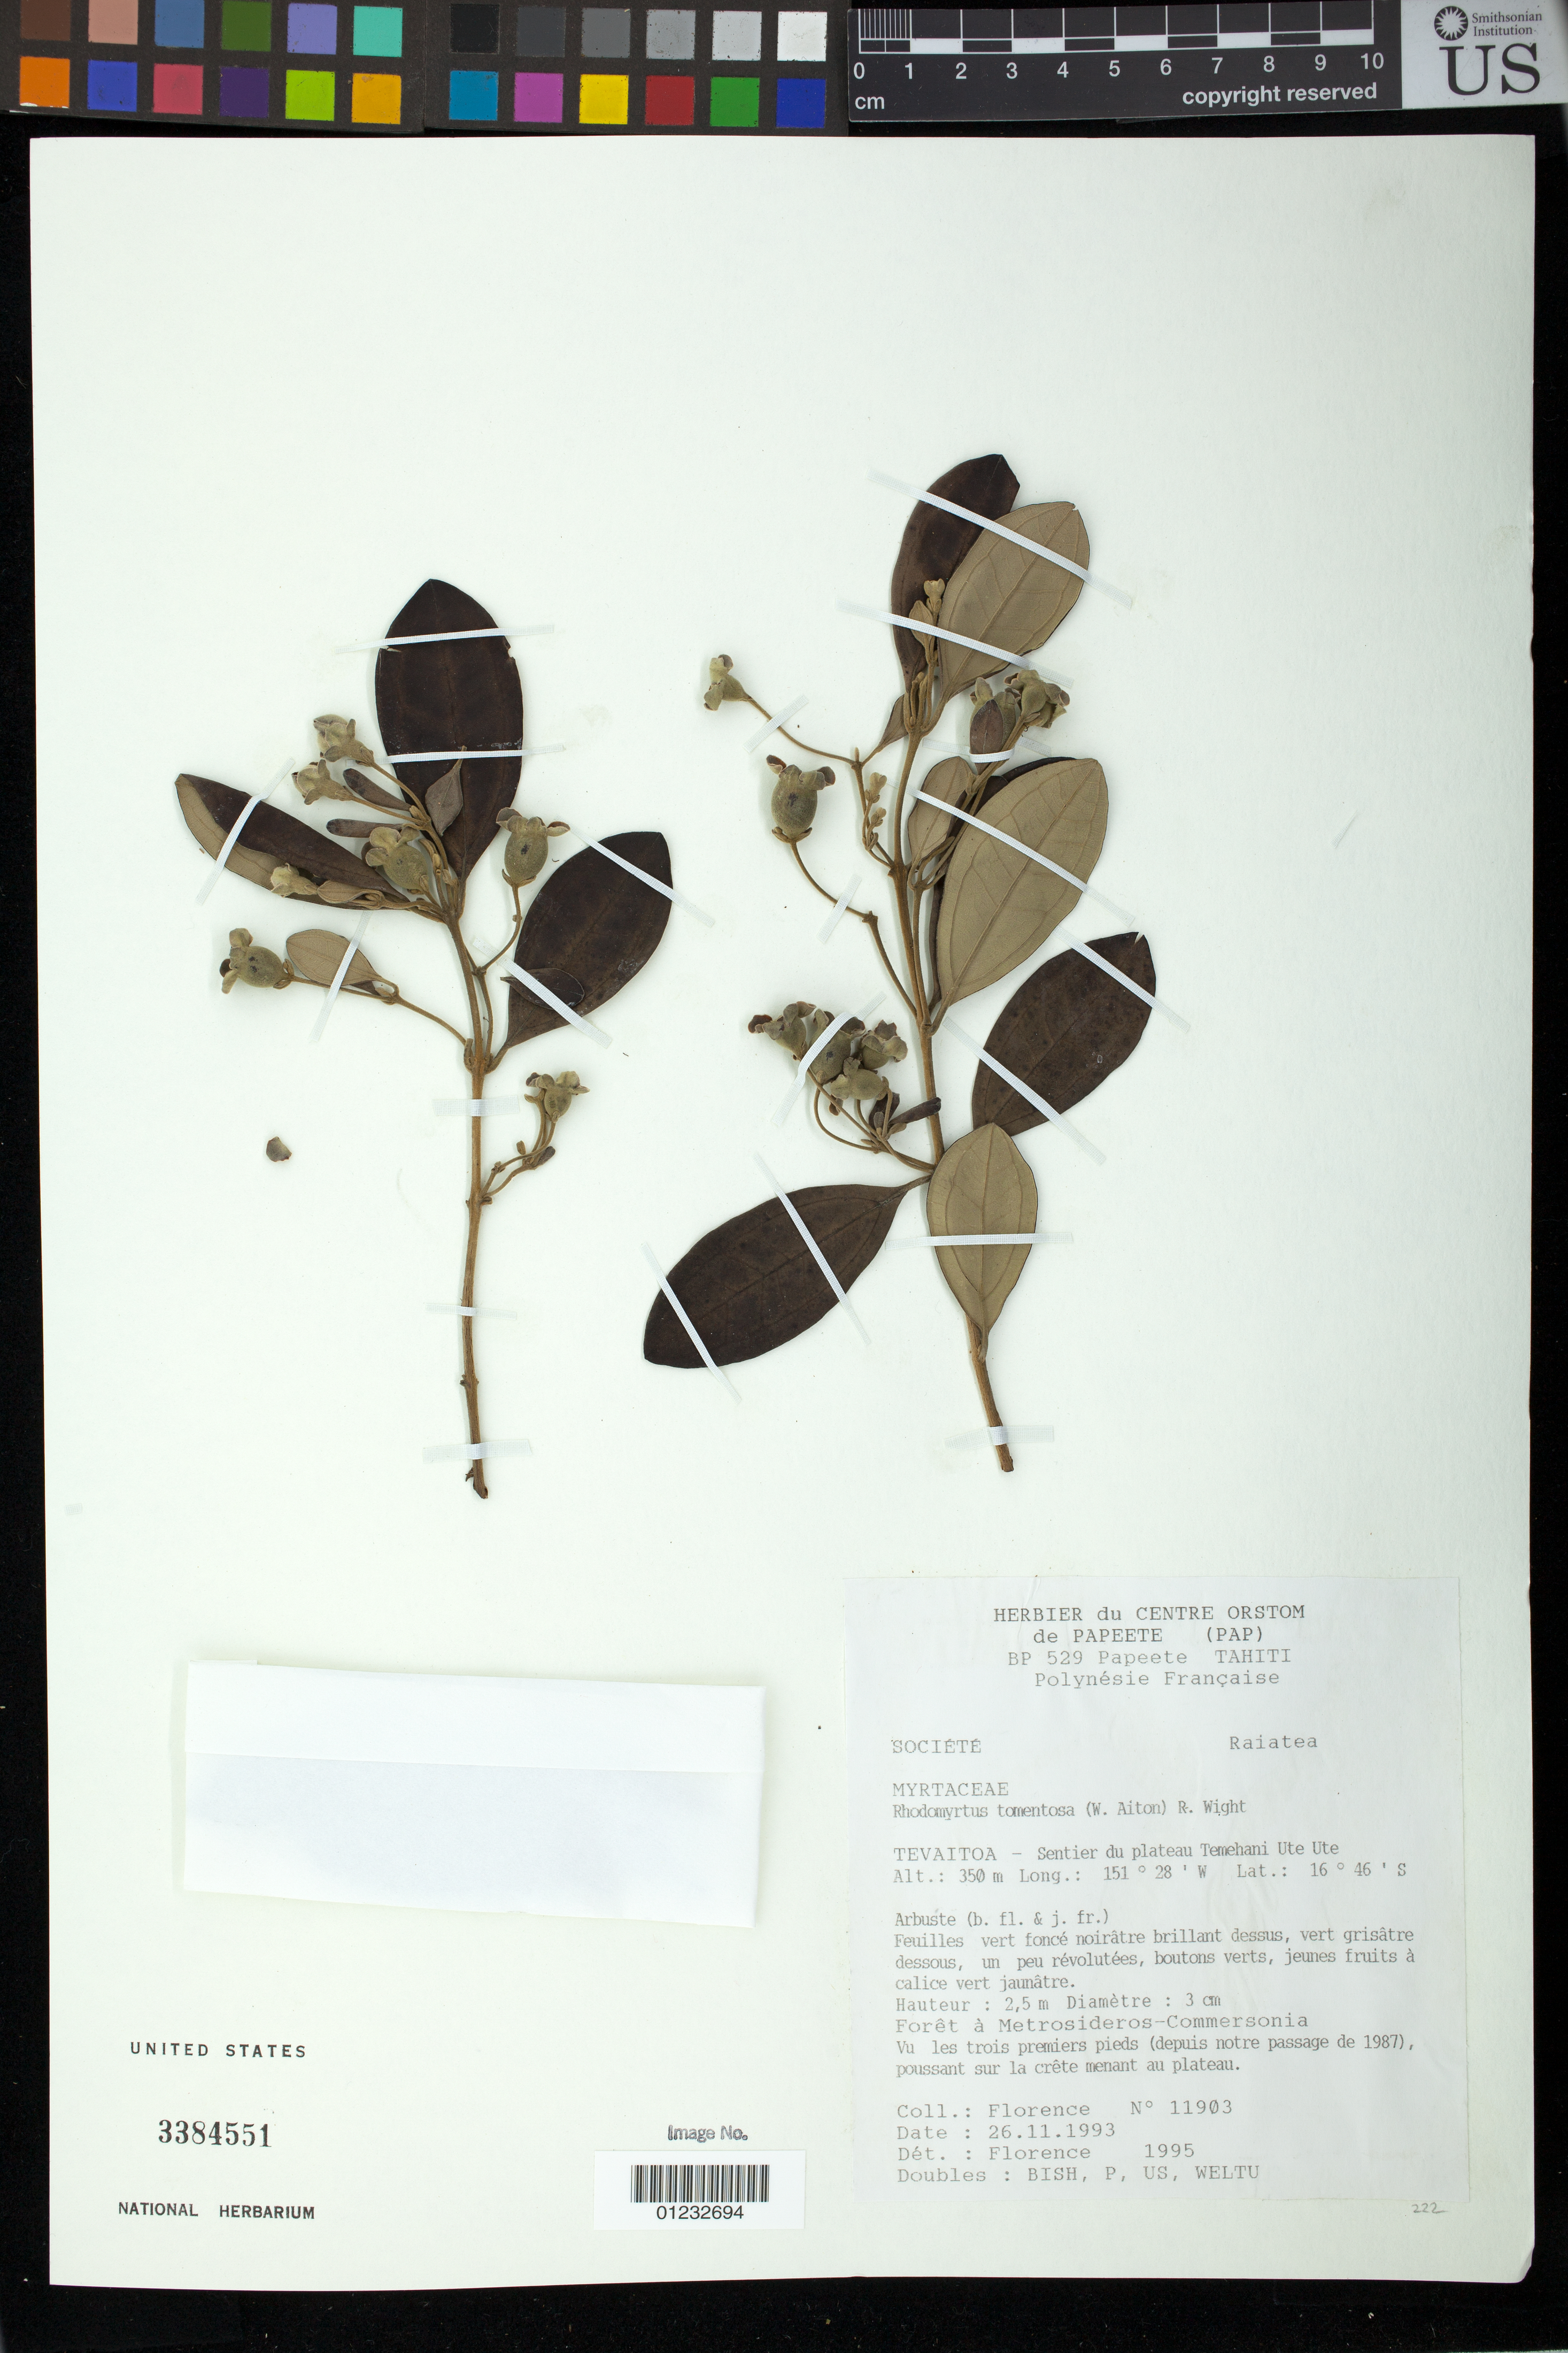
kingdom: Plantae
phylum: Tracheophyta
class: Magnoliopsida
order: Myrtales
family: Myrtaceae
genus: Rhodomyrtus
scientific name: Rhodomyrtus tomentosa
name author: (Aiton) Hassk.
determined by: Florence, J.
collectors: J. Florence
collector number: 11903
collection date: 1993-11-26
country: French Polynesia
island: Raiatea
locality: Sentier du plateau Temehani ute Ute. poussant sur la crete menant au plateau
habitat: Forèt.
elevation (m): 350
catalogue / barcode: US 3384551